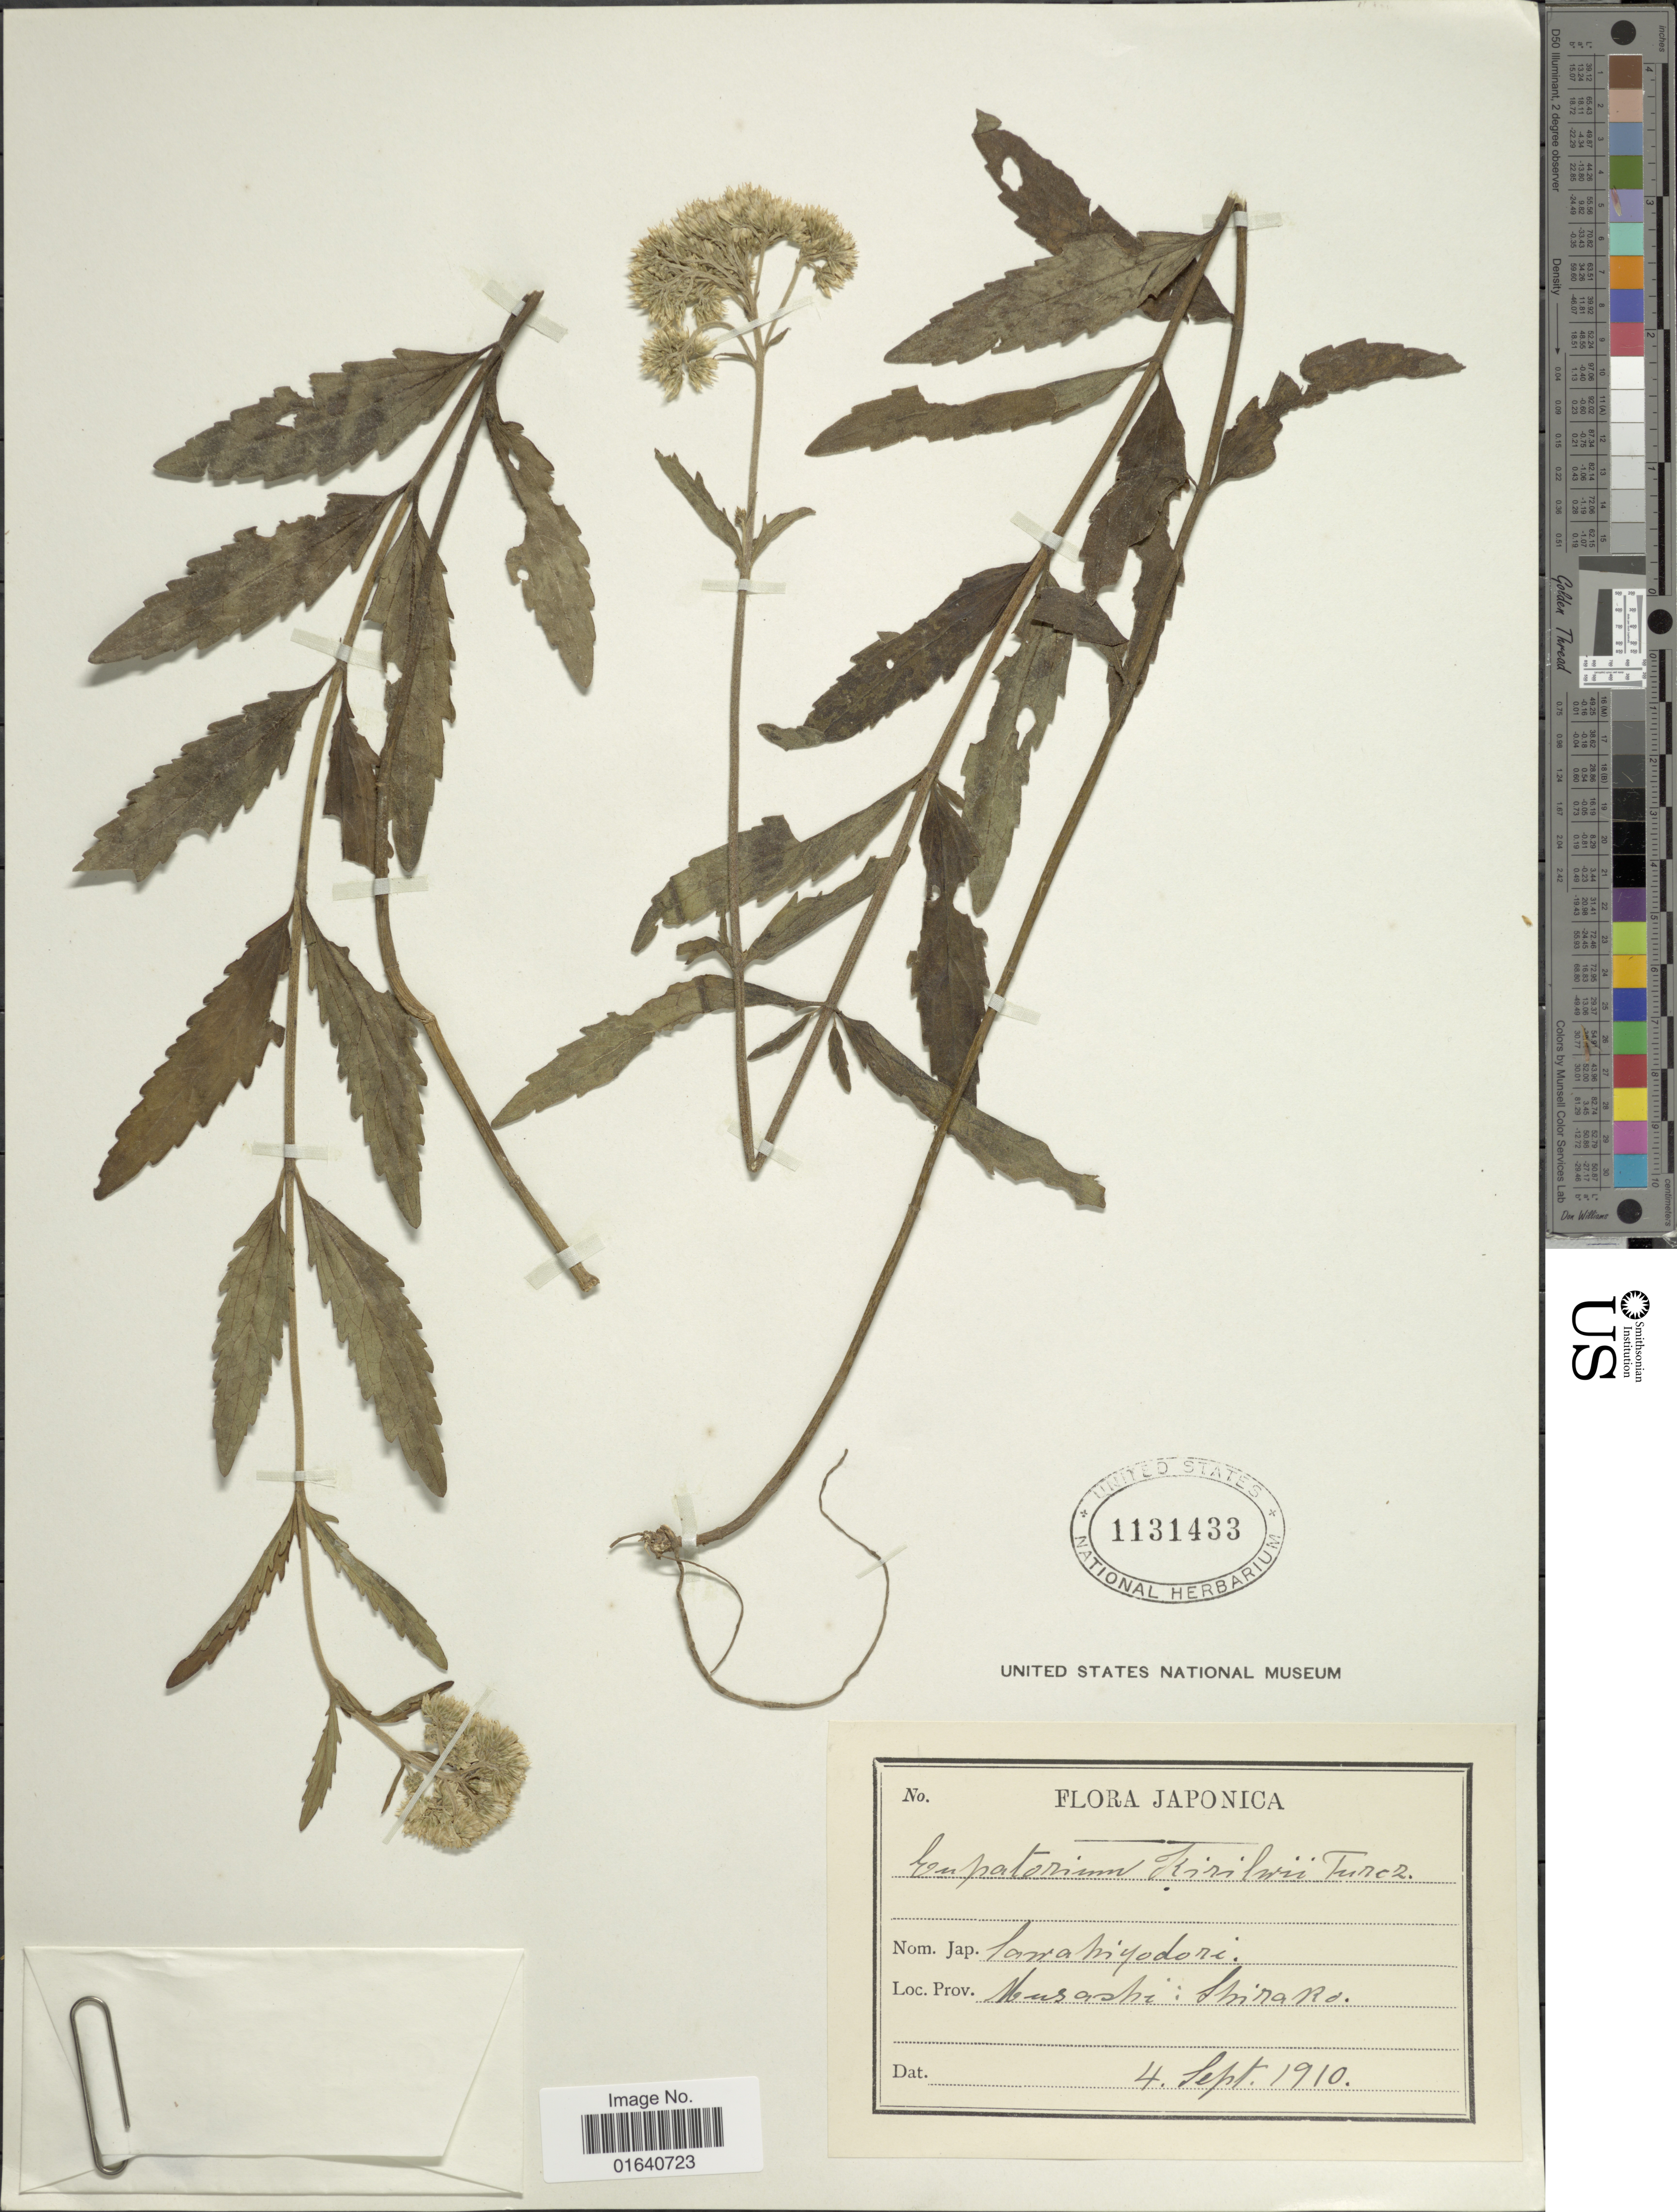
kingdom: Plantae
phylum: Tracheophyta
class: Magnoliopsida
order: Asterales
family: Asteraceae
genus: Eupatorium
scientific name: Eupatorium kirilowii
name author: Turcz.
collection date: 1910-09-04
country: Japan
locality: Serra Miyodori, Nusaski: Smiraro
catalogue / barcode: US 1131433